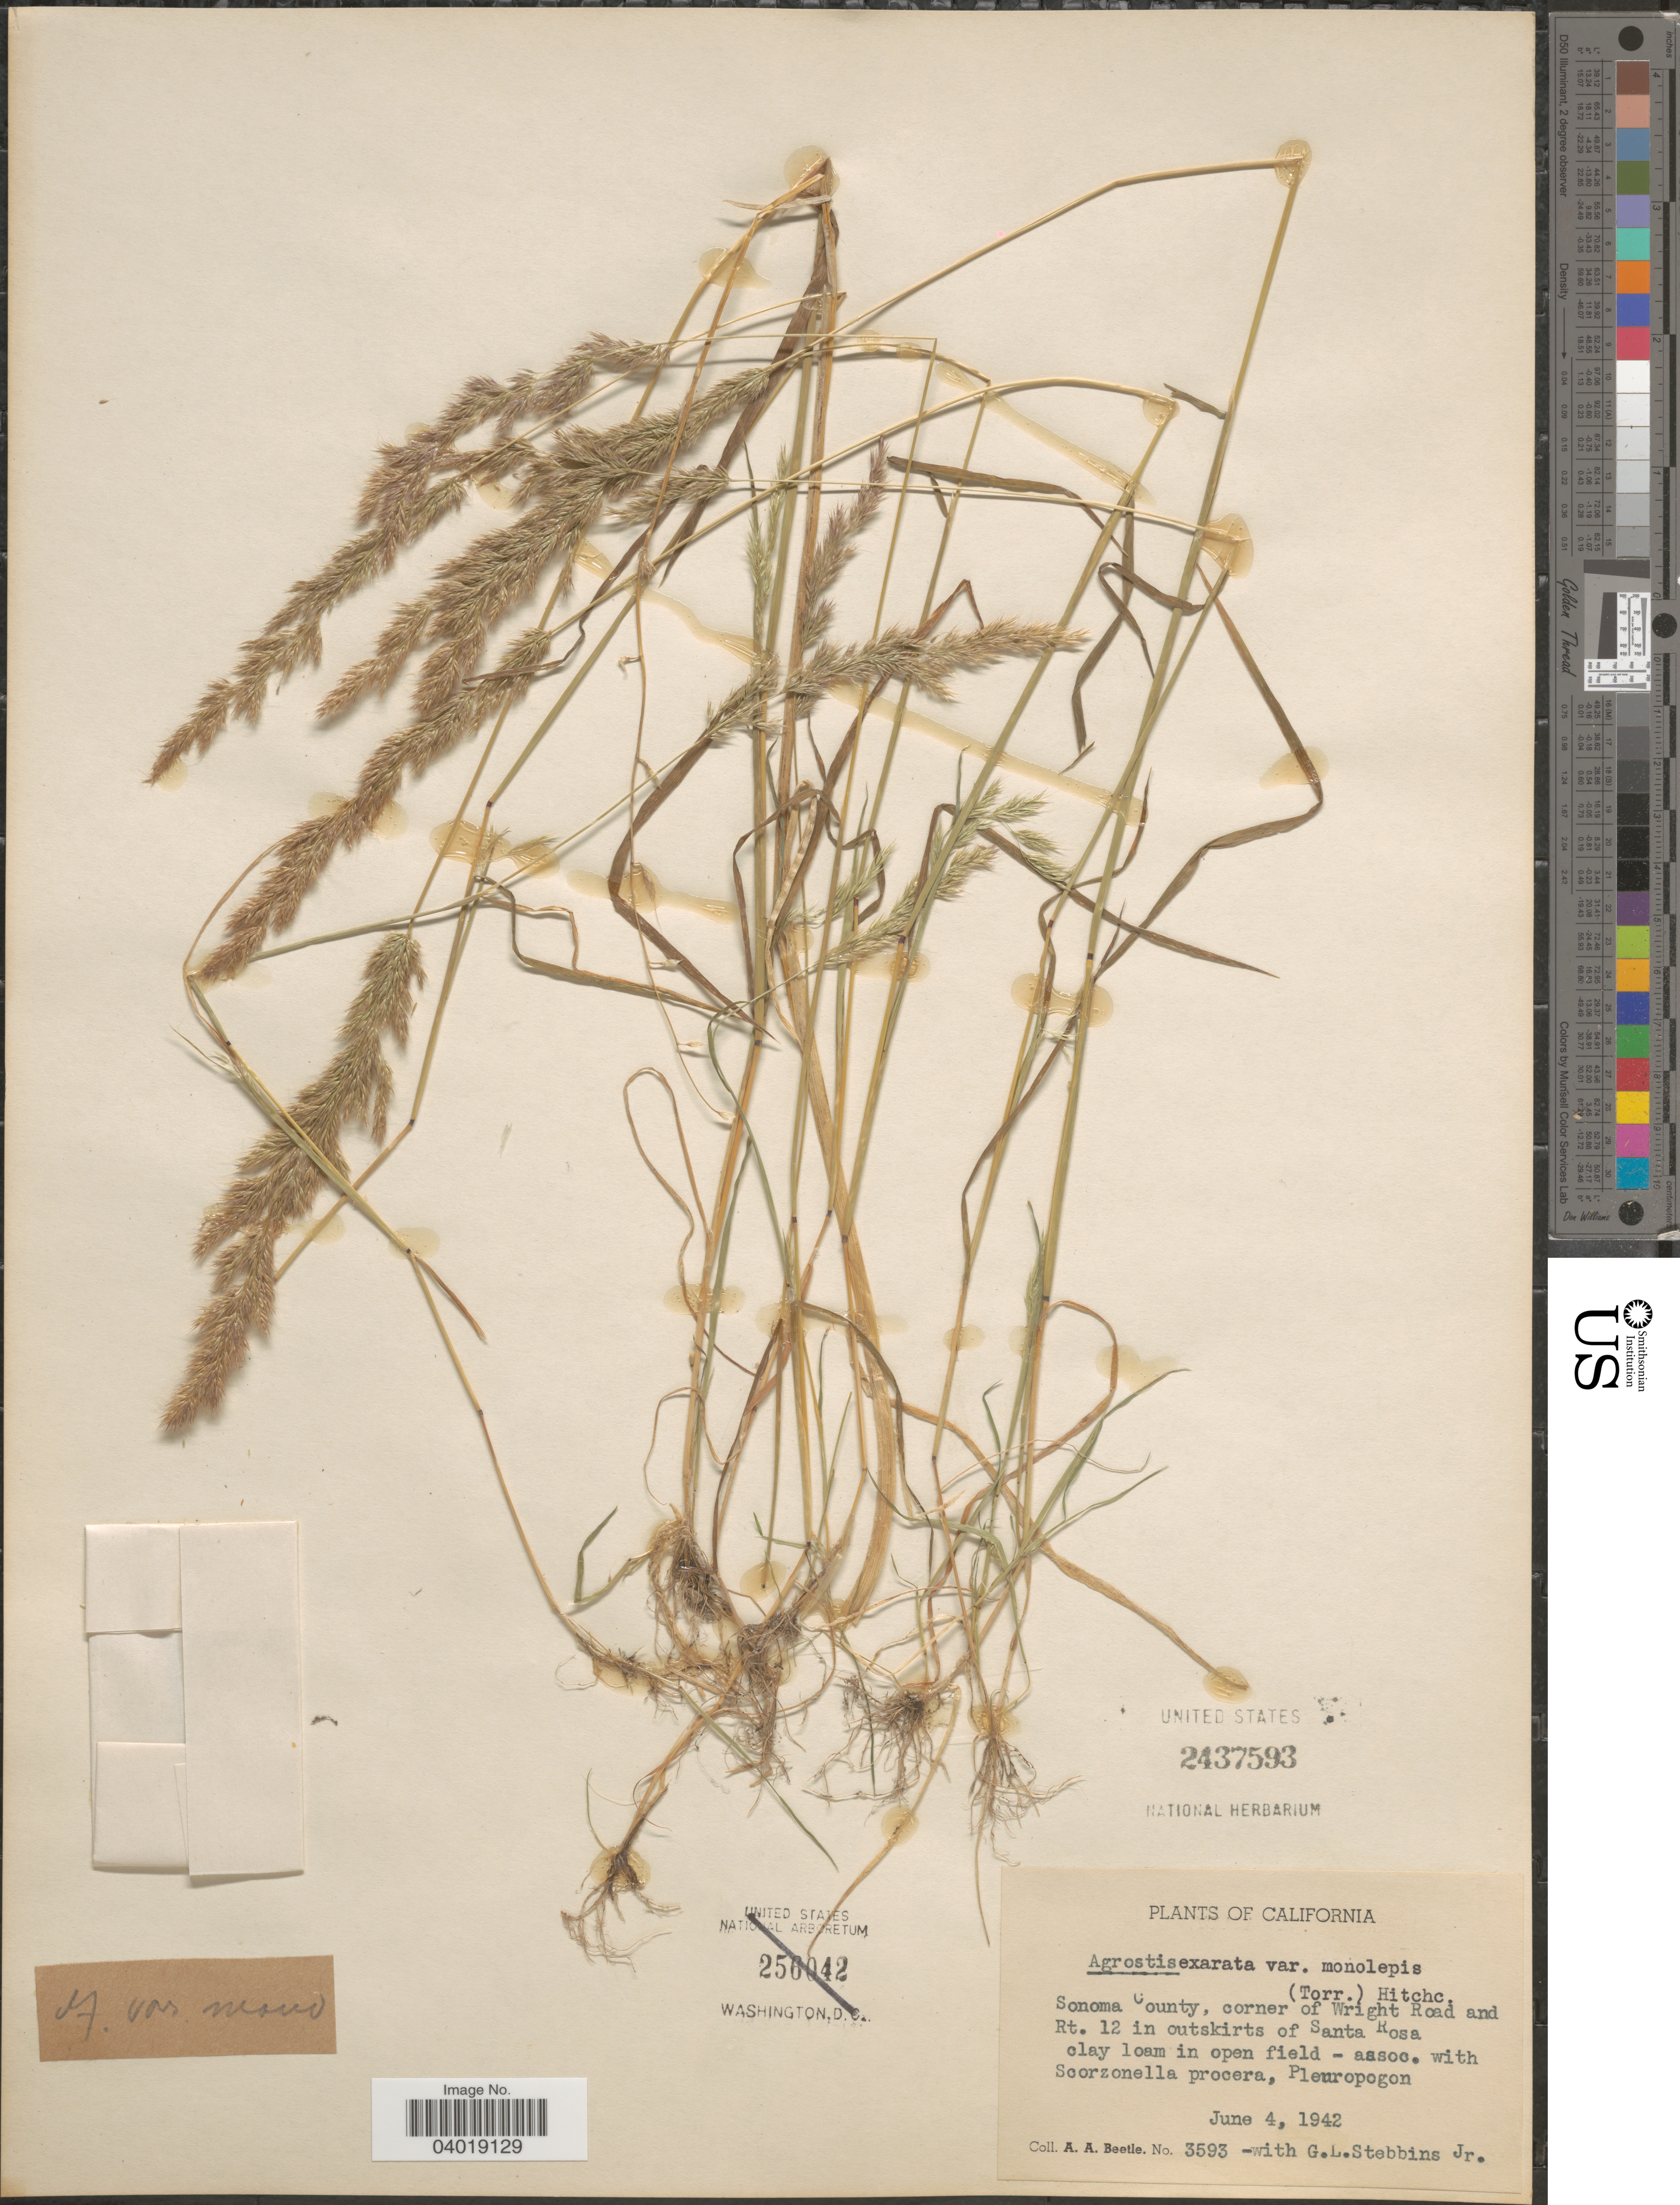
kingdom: Plantae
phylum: Tracheophyta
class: Liliopsida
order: Poales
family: Poaceae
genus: Agrostis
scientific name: Agrostis exarata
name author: Trin.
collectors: A. A. Beetle & G. L. Stebbins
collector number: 3593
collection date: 1942-06-04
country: United States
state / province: California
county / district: Sonoma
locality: Sonoma County, corner of Wright Road and Rt. 12 in outskirts of Santa Rosa.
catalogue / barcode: US 2437593